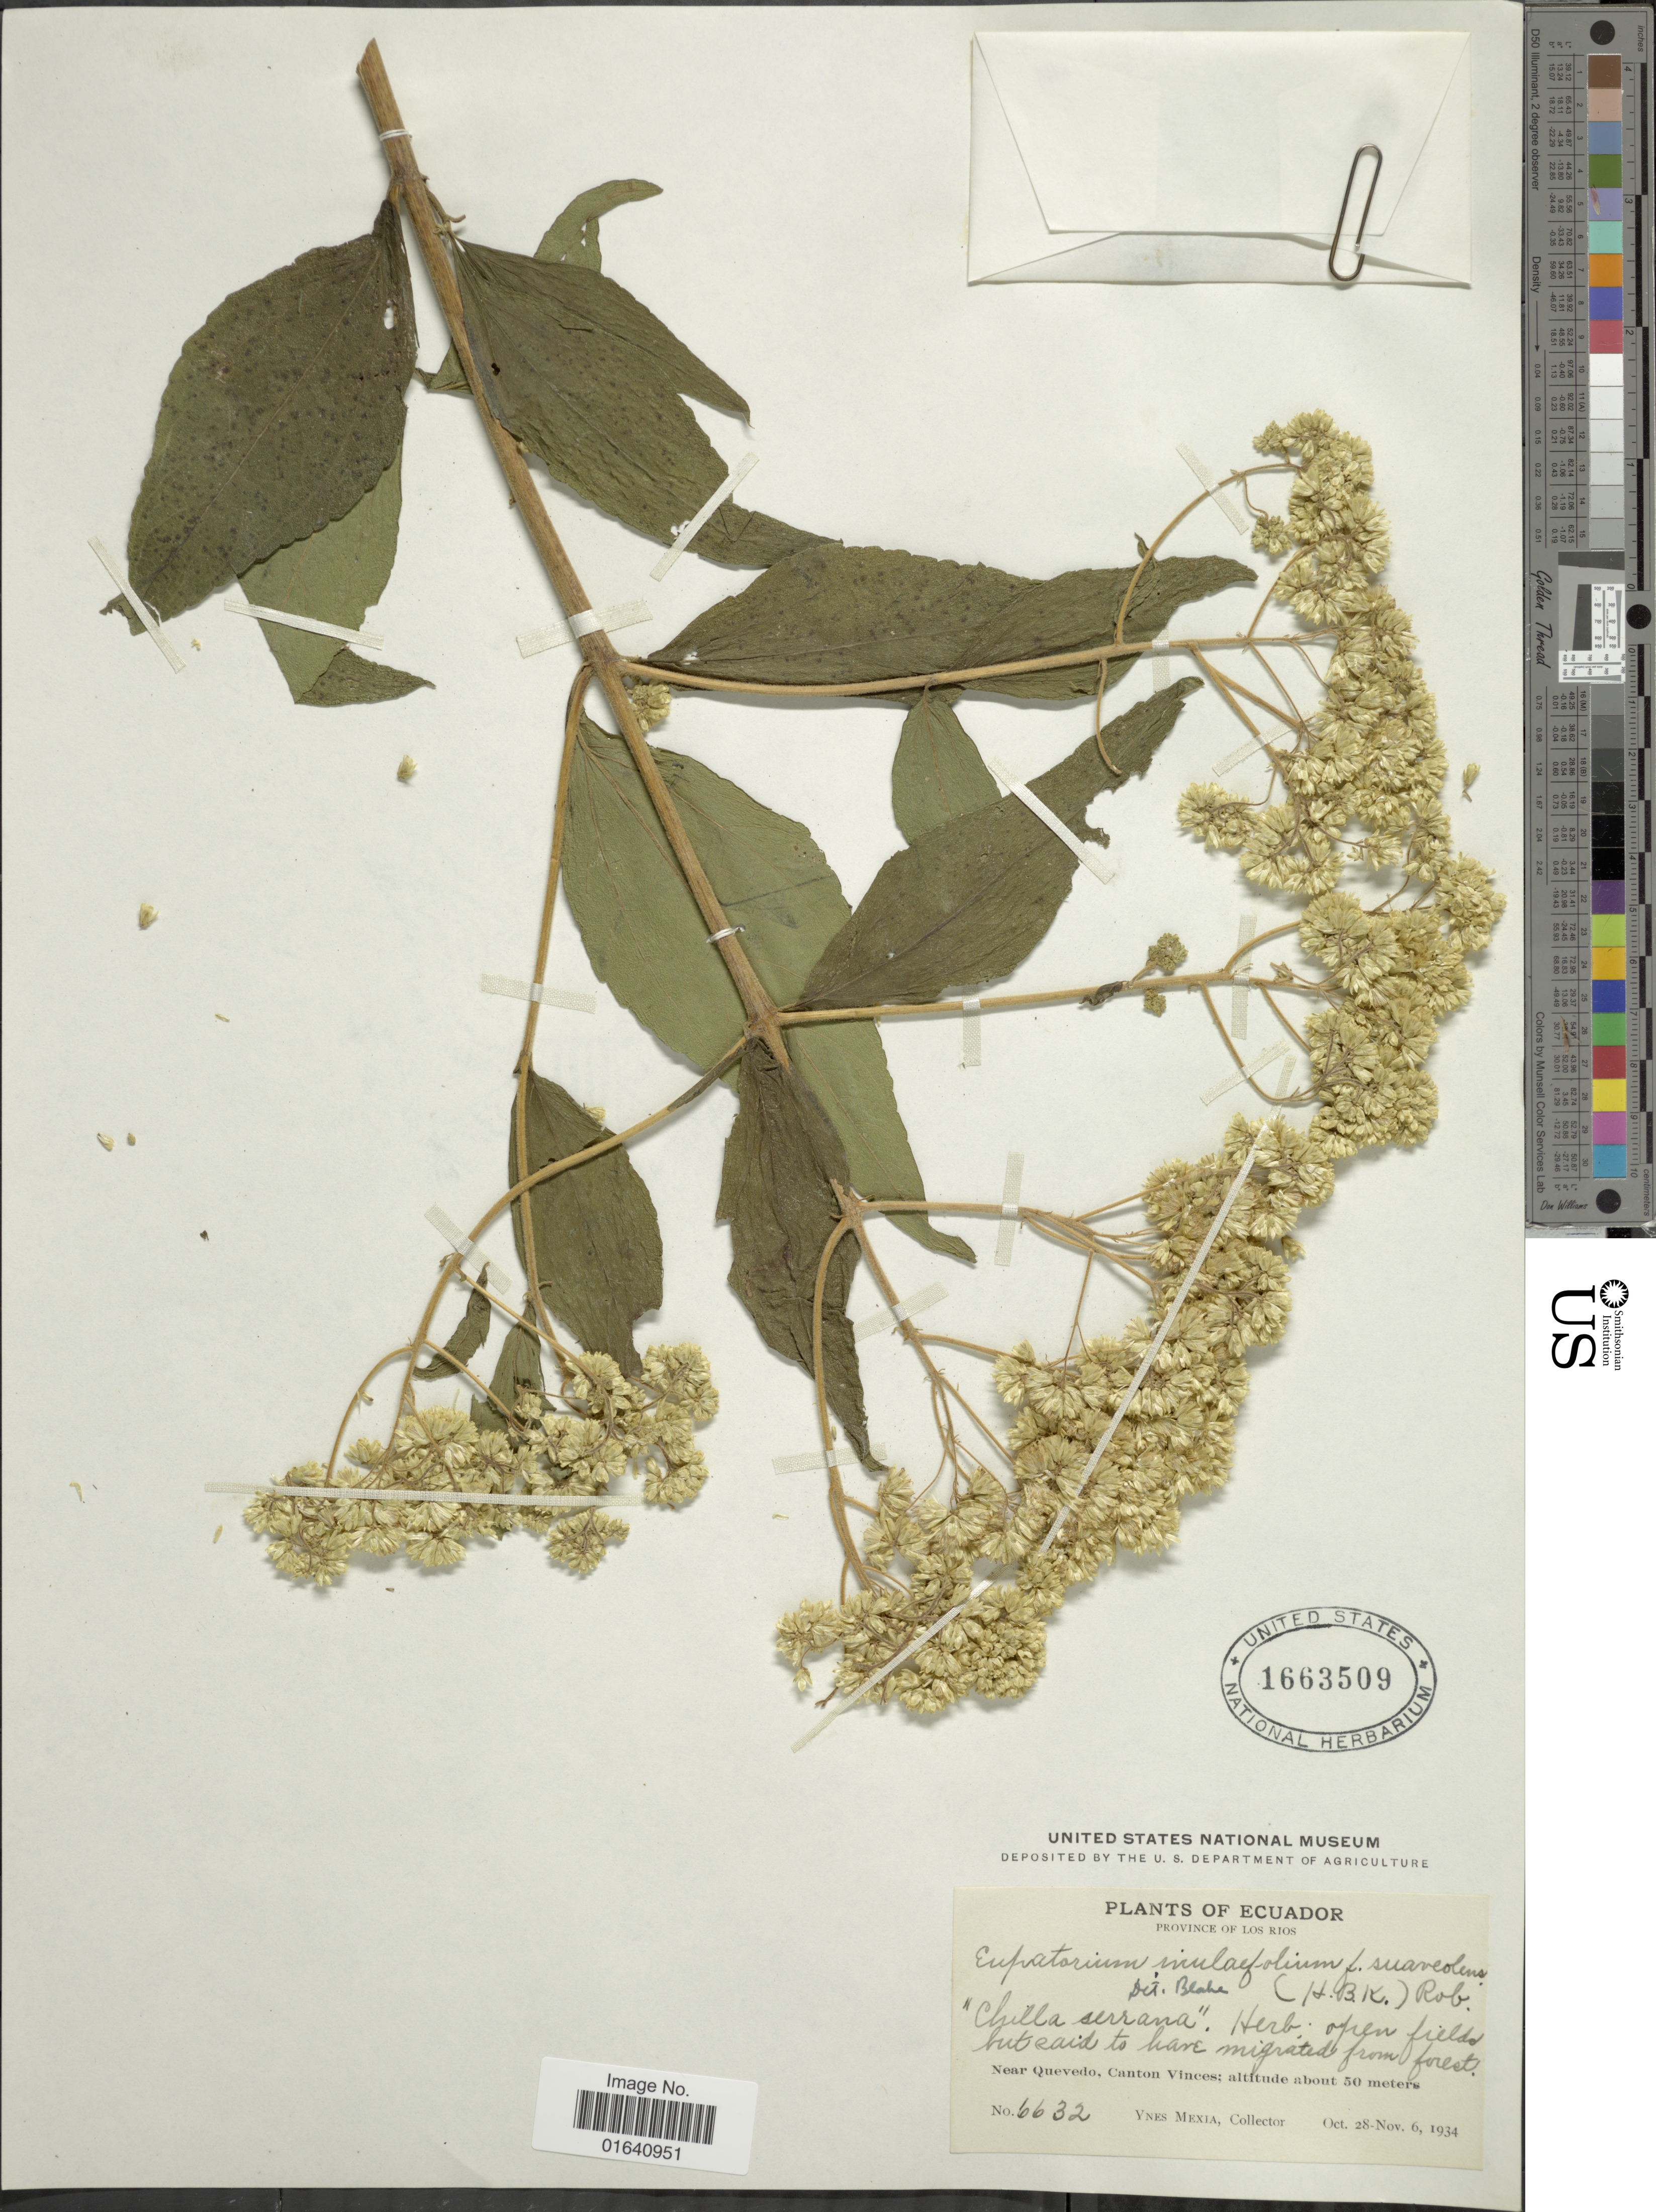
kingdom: Plantae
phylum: Tracheophyta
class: Magnoliopsida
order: Asterales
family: Asteraceae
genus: Austroeupatorium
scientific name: Austroeupatorium decemflorum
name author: (DC.) R.M. King & H. Rob.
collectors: Y. Mexia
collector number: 6623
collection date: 1934-10-28/1934-11-06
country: Ecuador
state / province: Los Ríos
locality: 'Chilla Serrana' Open fields but rail to have migrated from forest, Near Quevedo, canton Vinces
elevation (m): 50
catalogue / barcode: US 1663509